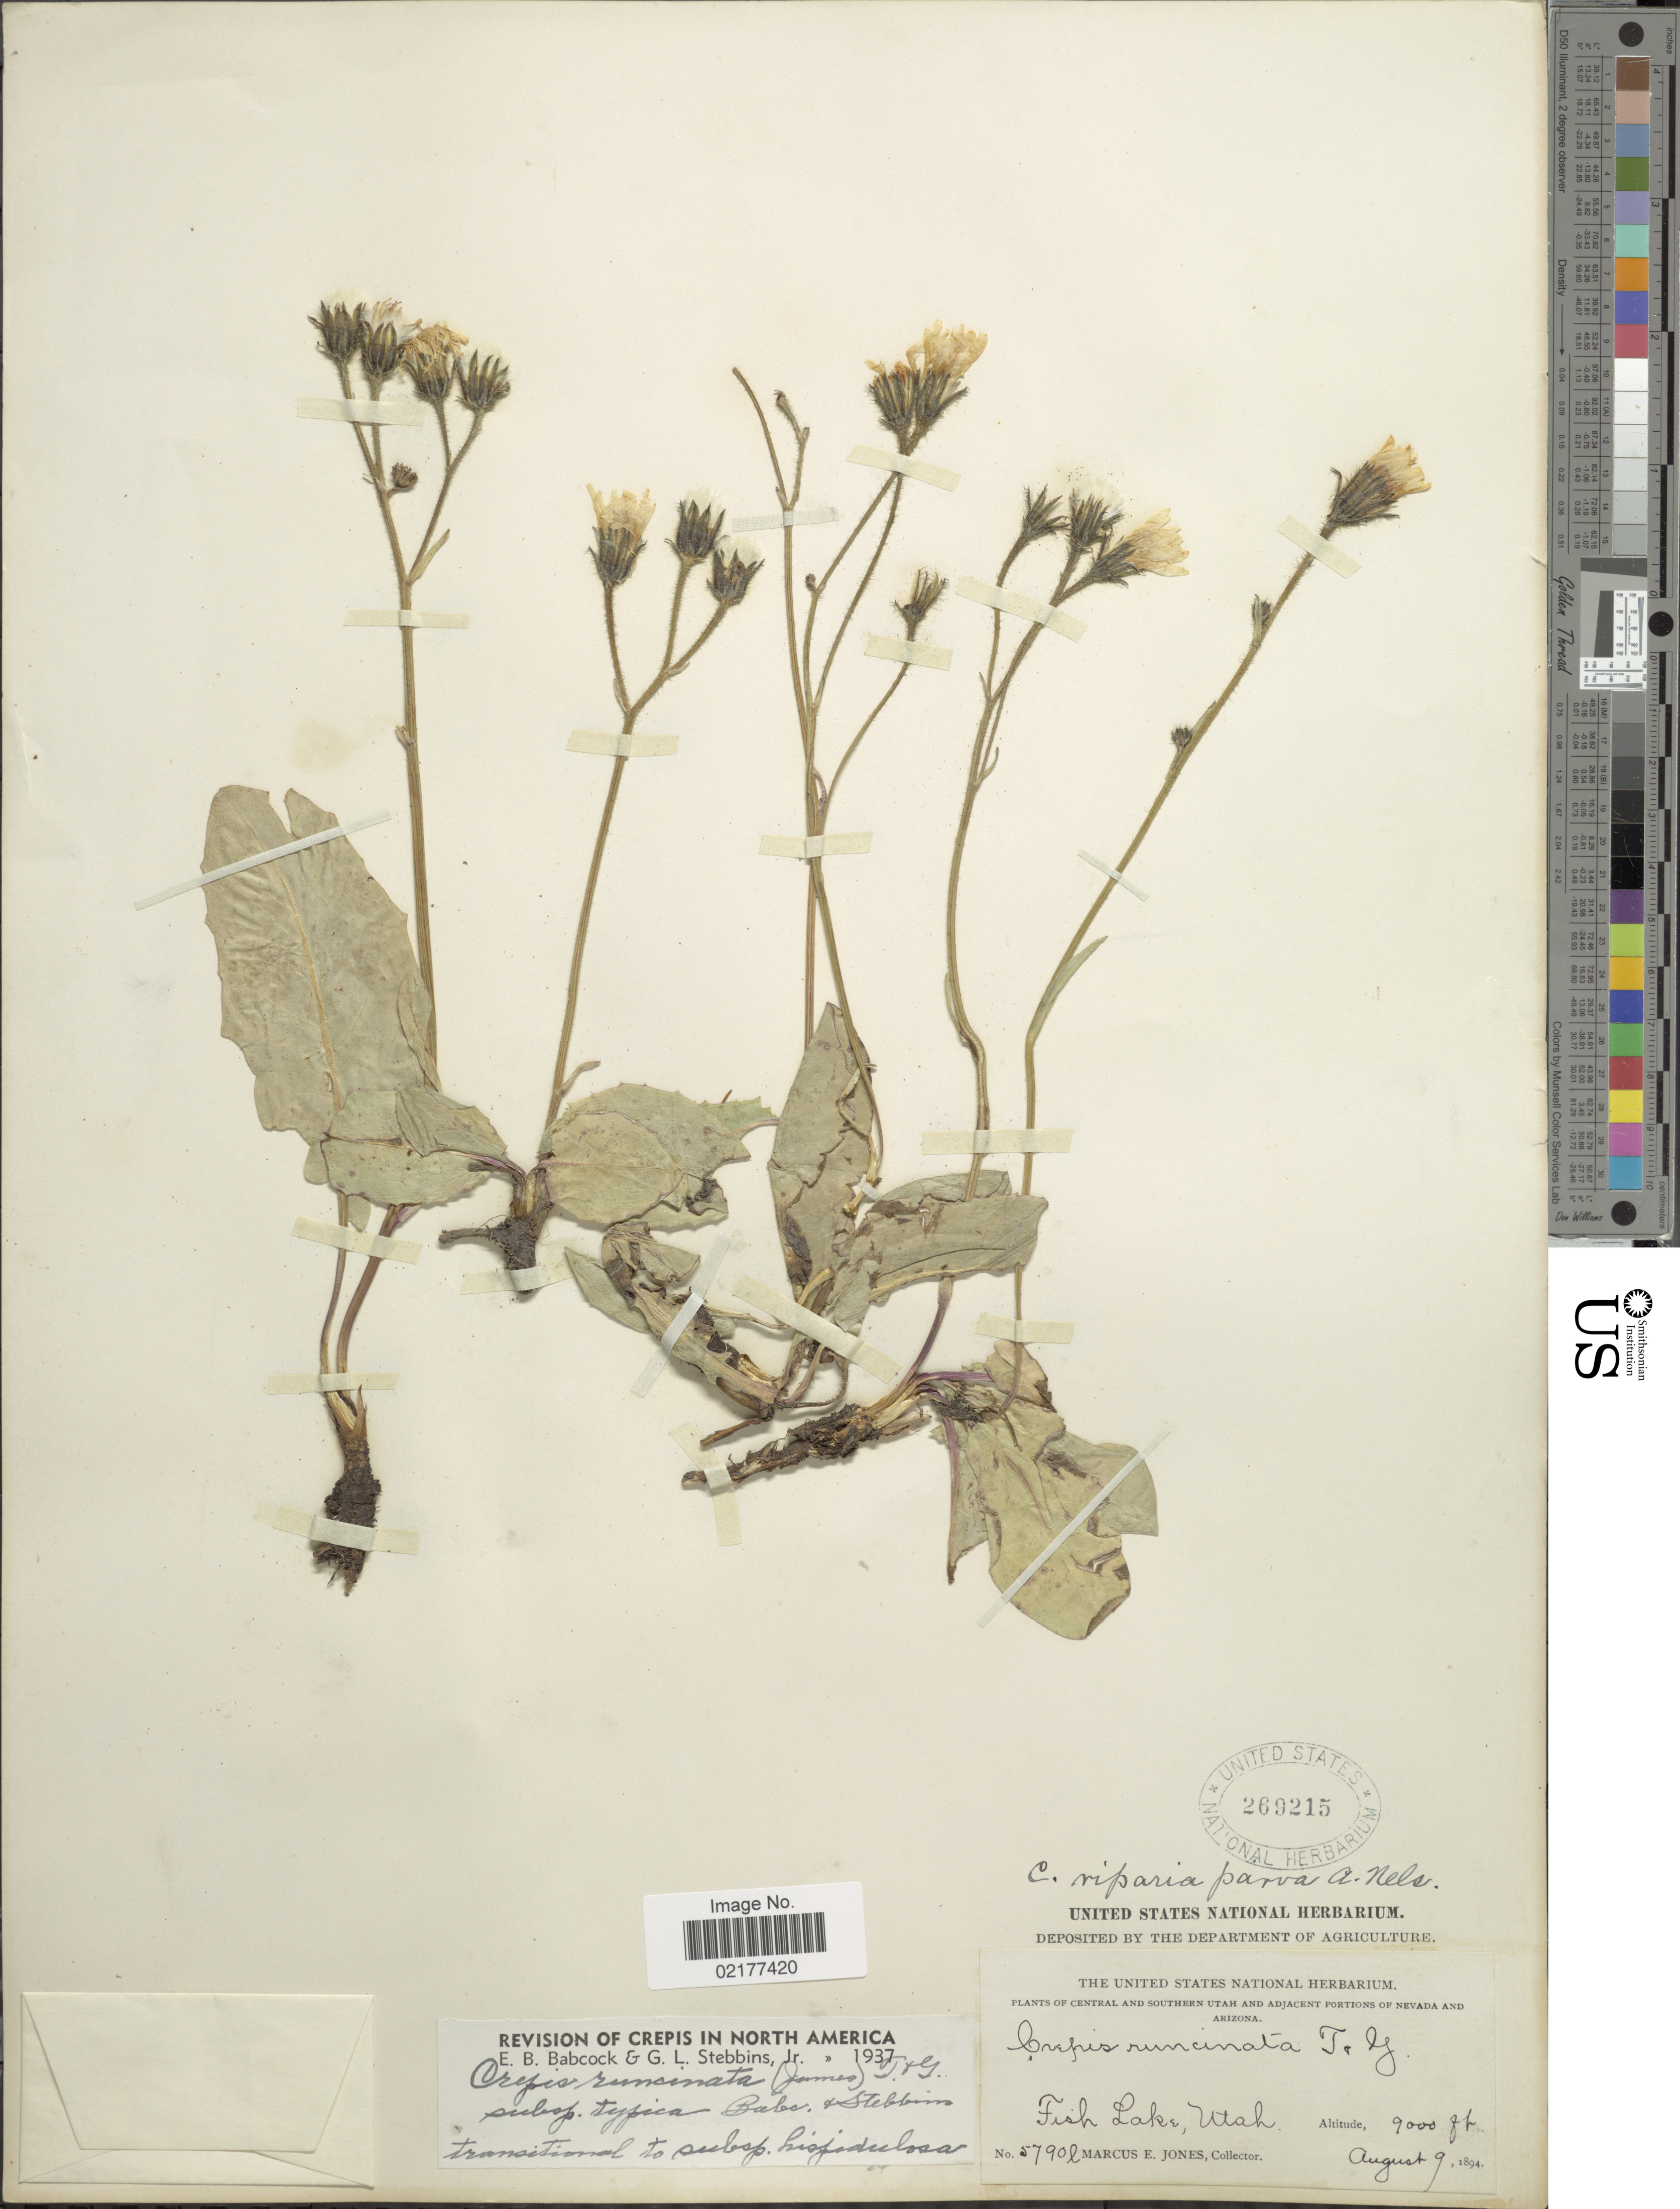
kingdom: Plantae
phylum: Tracheophyta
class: Magnoliopsida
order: Asterales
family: Asteraceae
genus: Crepis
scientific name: Crepis runcinata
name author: Torr. & A. Gray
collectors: M. E. Jones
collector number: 5790l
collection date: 1894-08-09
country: United States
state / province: Utah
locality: Central and southern Utah. Fish Lake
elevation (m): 2743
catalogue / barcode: US 269215